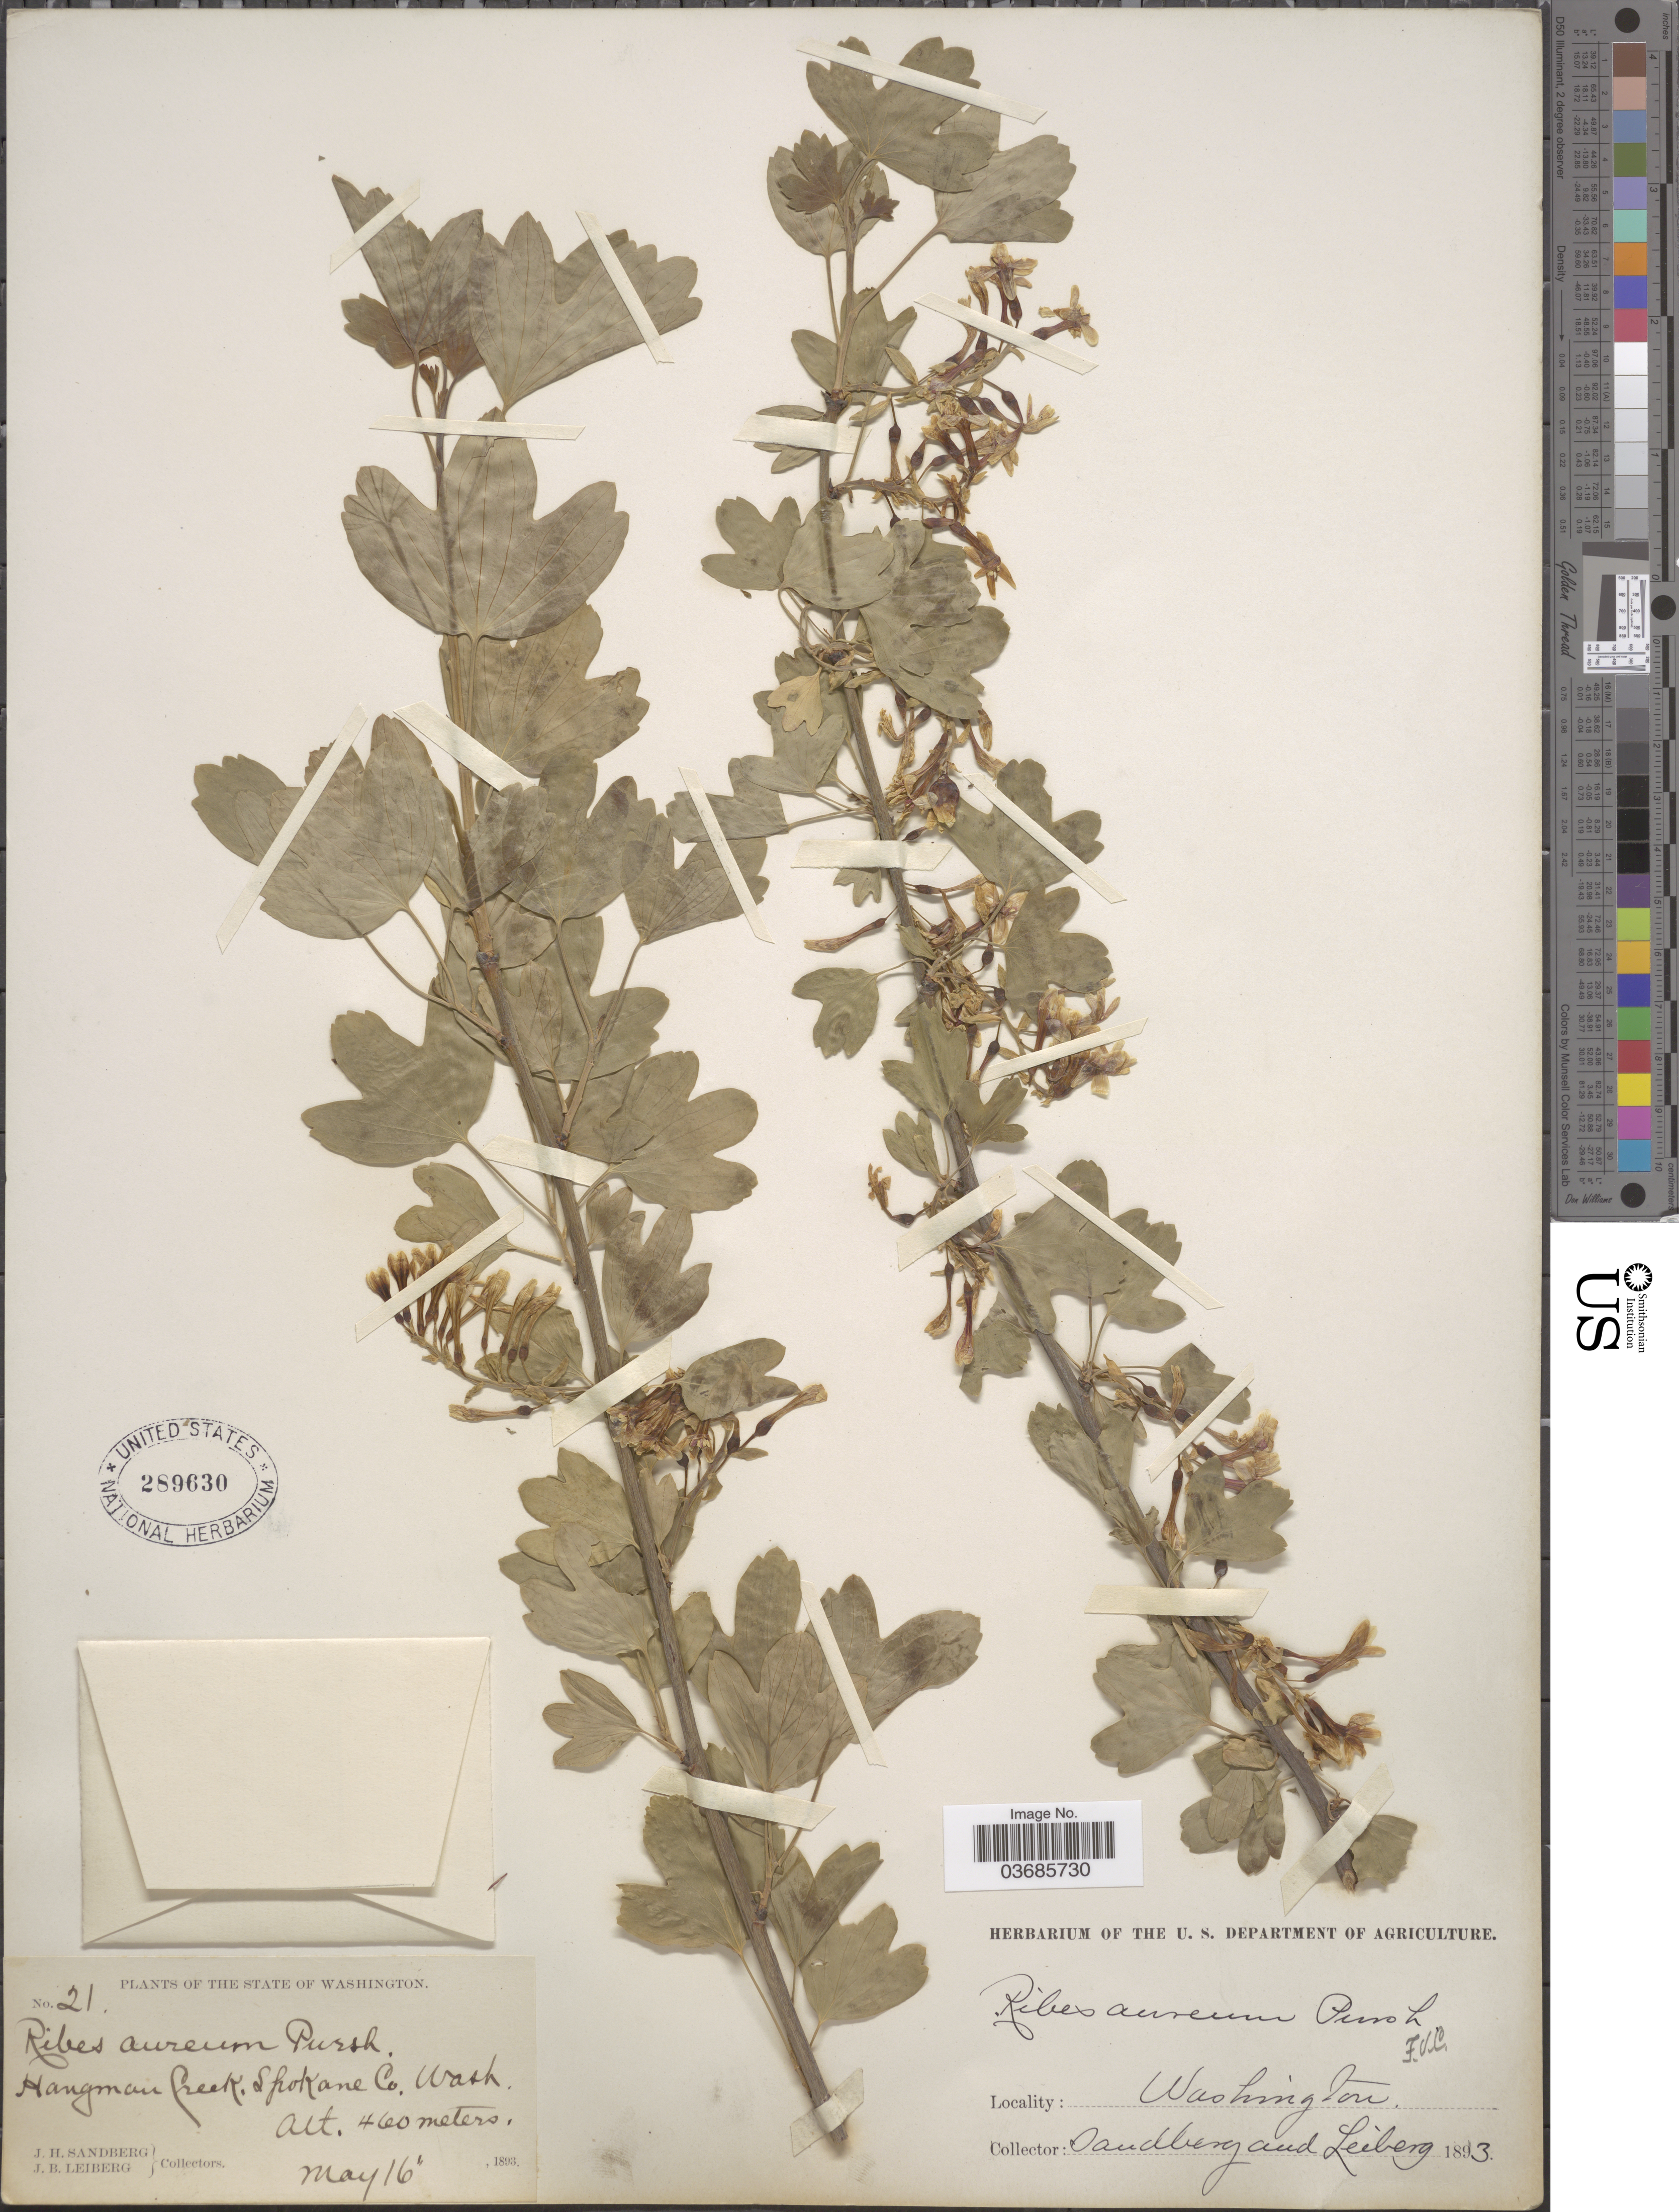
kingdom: Plantae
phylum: Tracheophyta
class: Magnoliopsida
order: Saxifragales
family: Grossulariaceae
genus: Ribes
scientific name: Ribes aureum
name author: Pursh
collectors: J. H. Sandberg & J. B. Leiberg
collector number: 21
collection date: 1893-05-16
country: United States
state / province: Washington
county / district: Spokane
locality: Hangman Creek, Spokane Co.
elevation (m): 460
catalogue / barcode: US 289630